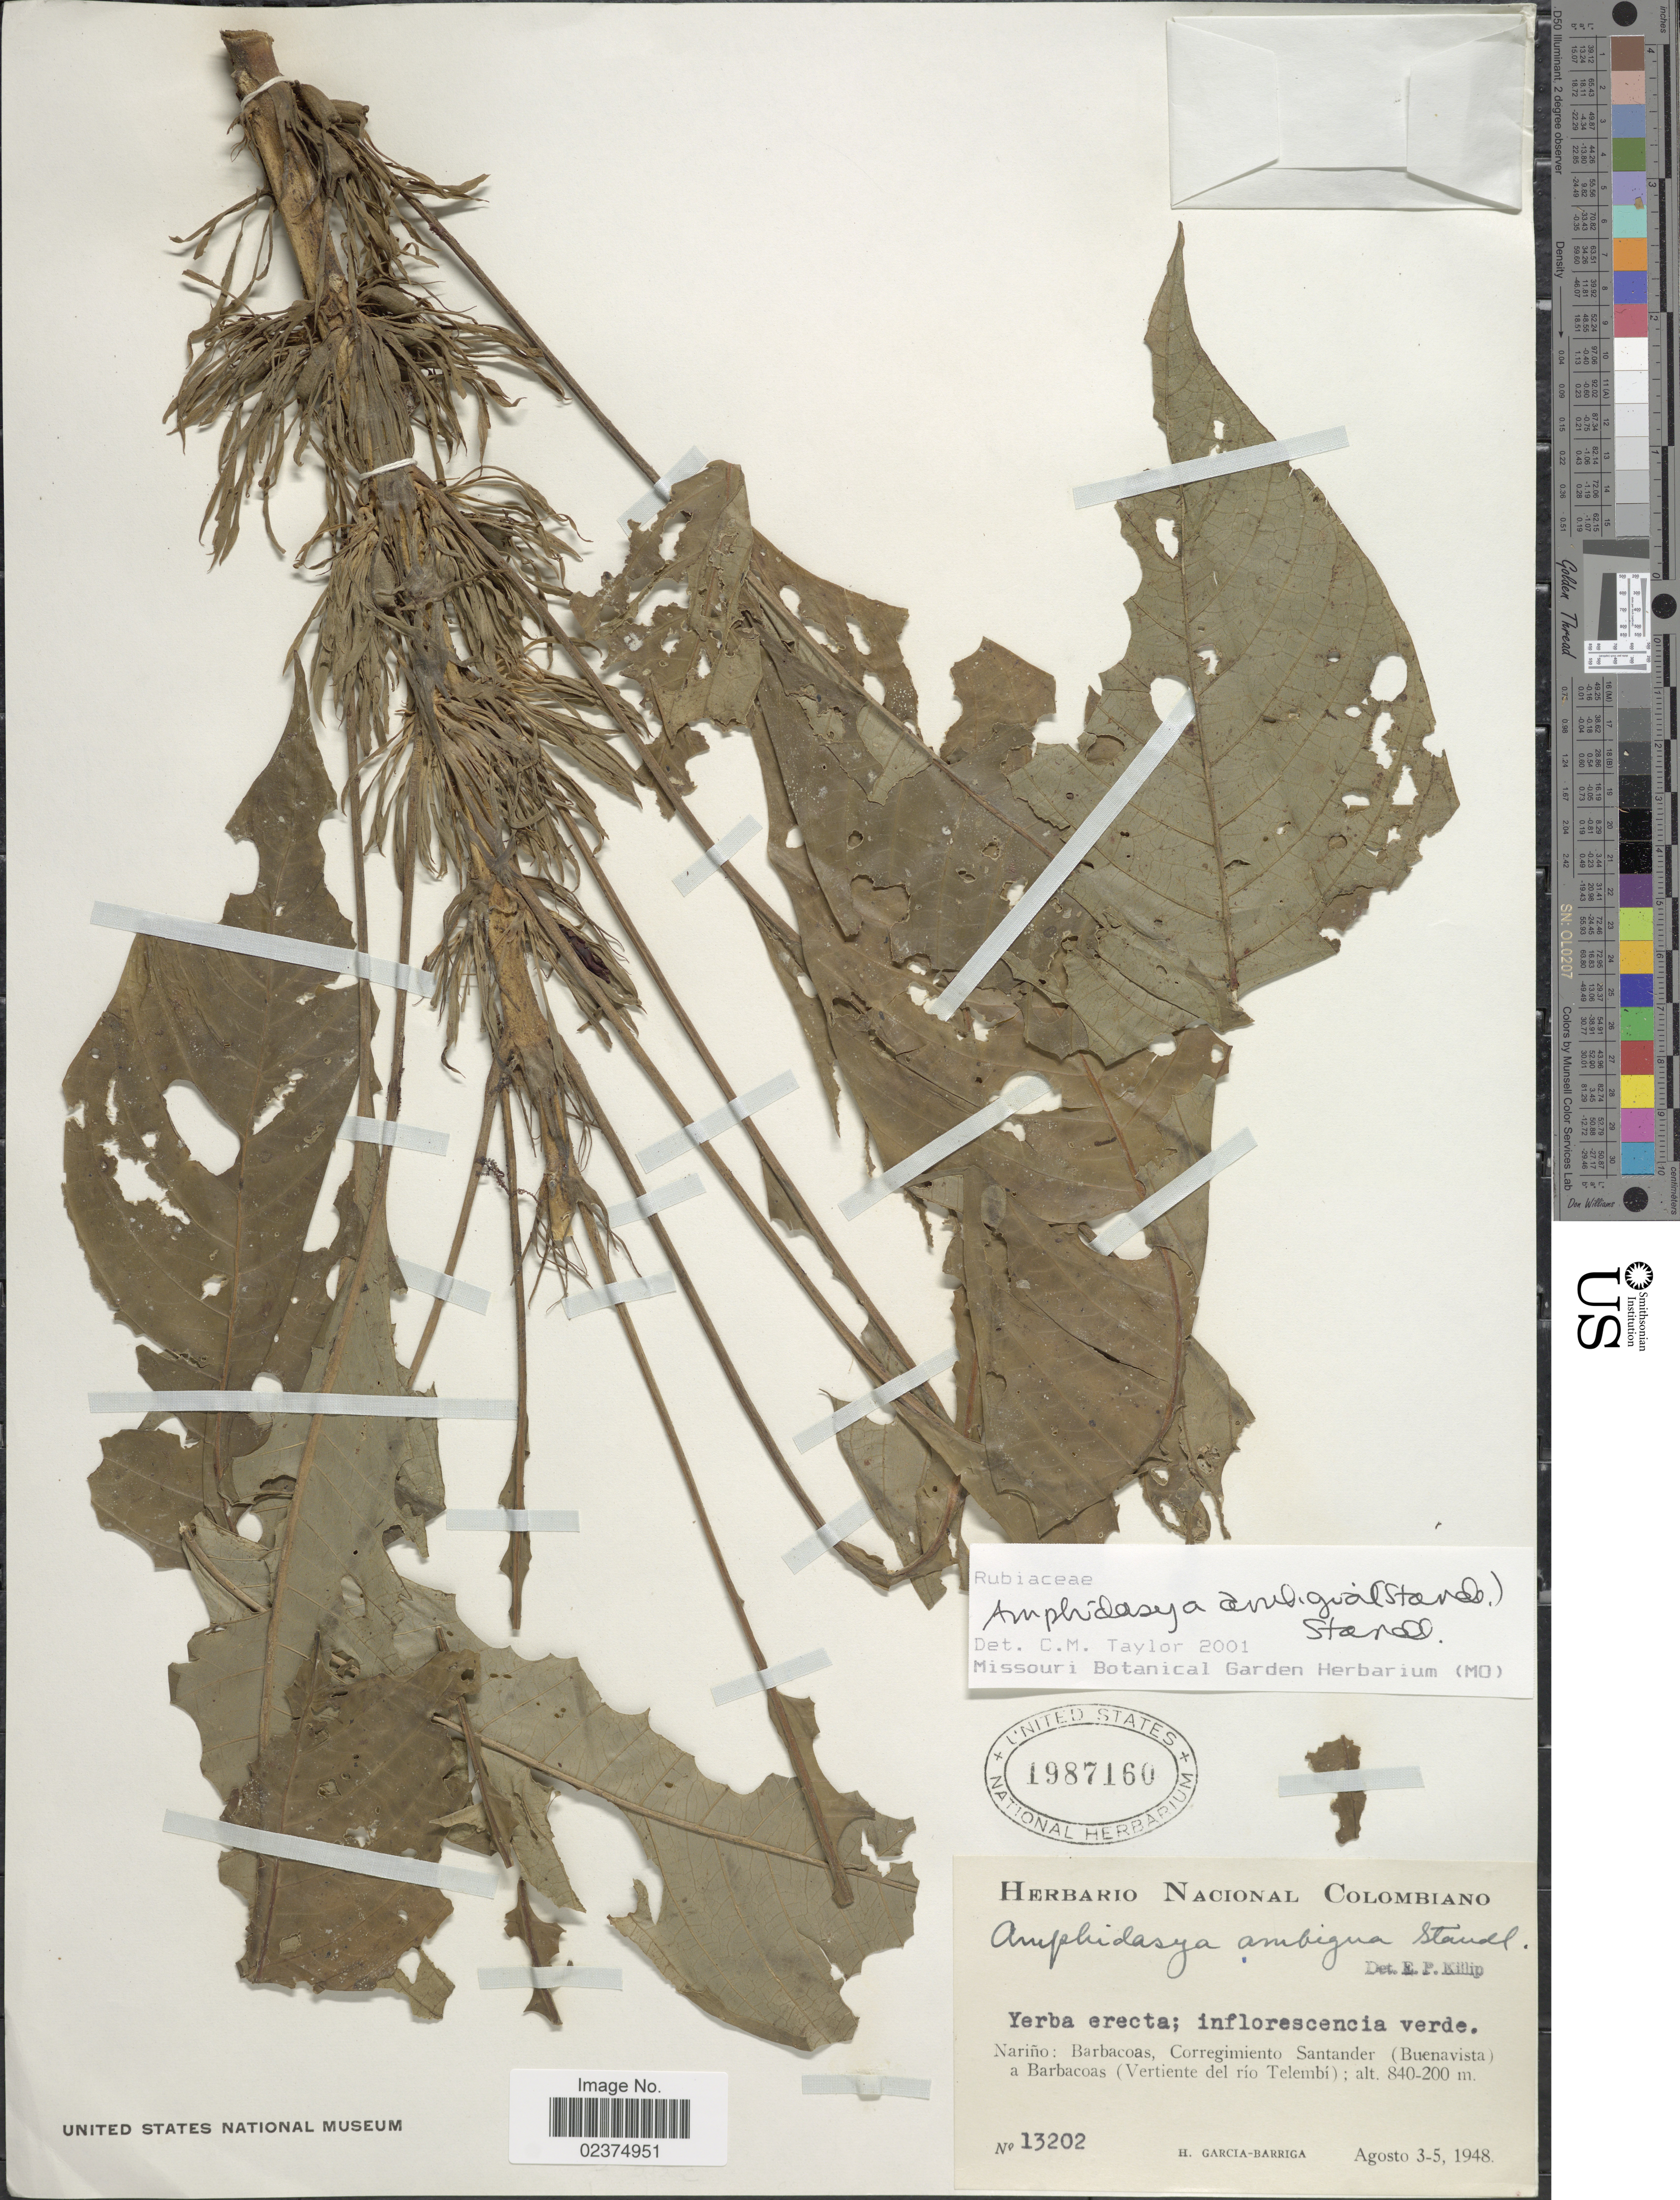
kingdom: Plantae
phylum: Tracheophyta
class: Magnoliopsida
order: Gentianales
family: Rubiaceae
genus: Amphidasya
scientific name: Amphidasya ambigua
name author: Standl.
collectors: H. García Barriga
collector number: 13202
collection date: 1948-08-03/1948-08-05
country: Colombia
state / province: Nariño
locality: Barbacoas, Corregimiento Santander (Buenavista) a Barbacoas (Vertiente del rio Telembi)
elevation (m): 200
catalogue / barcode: US 1987160